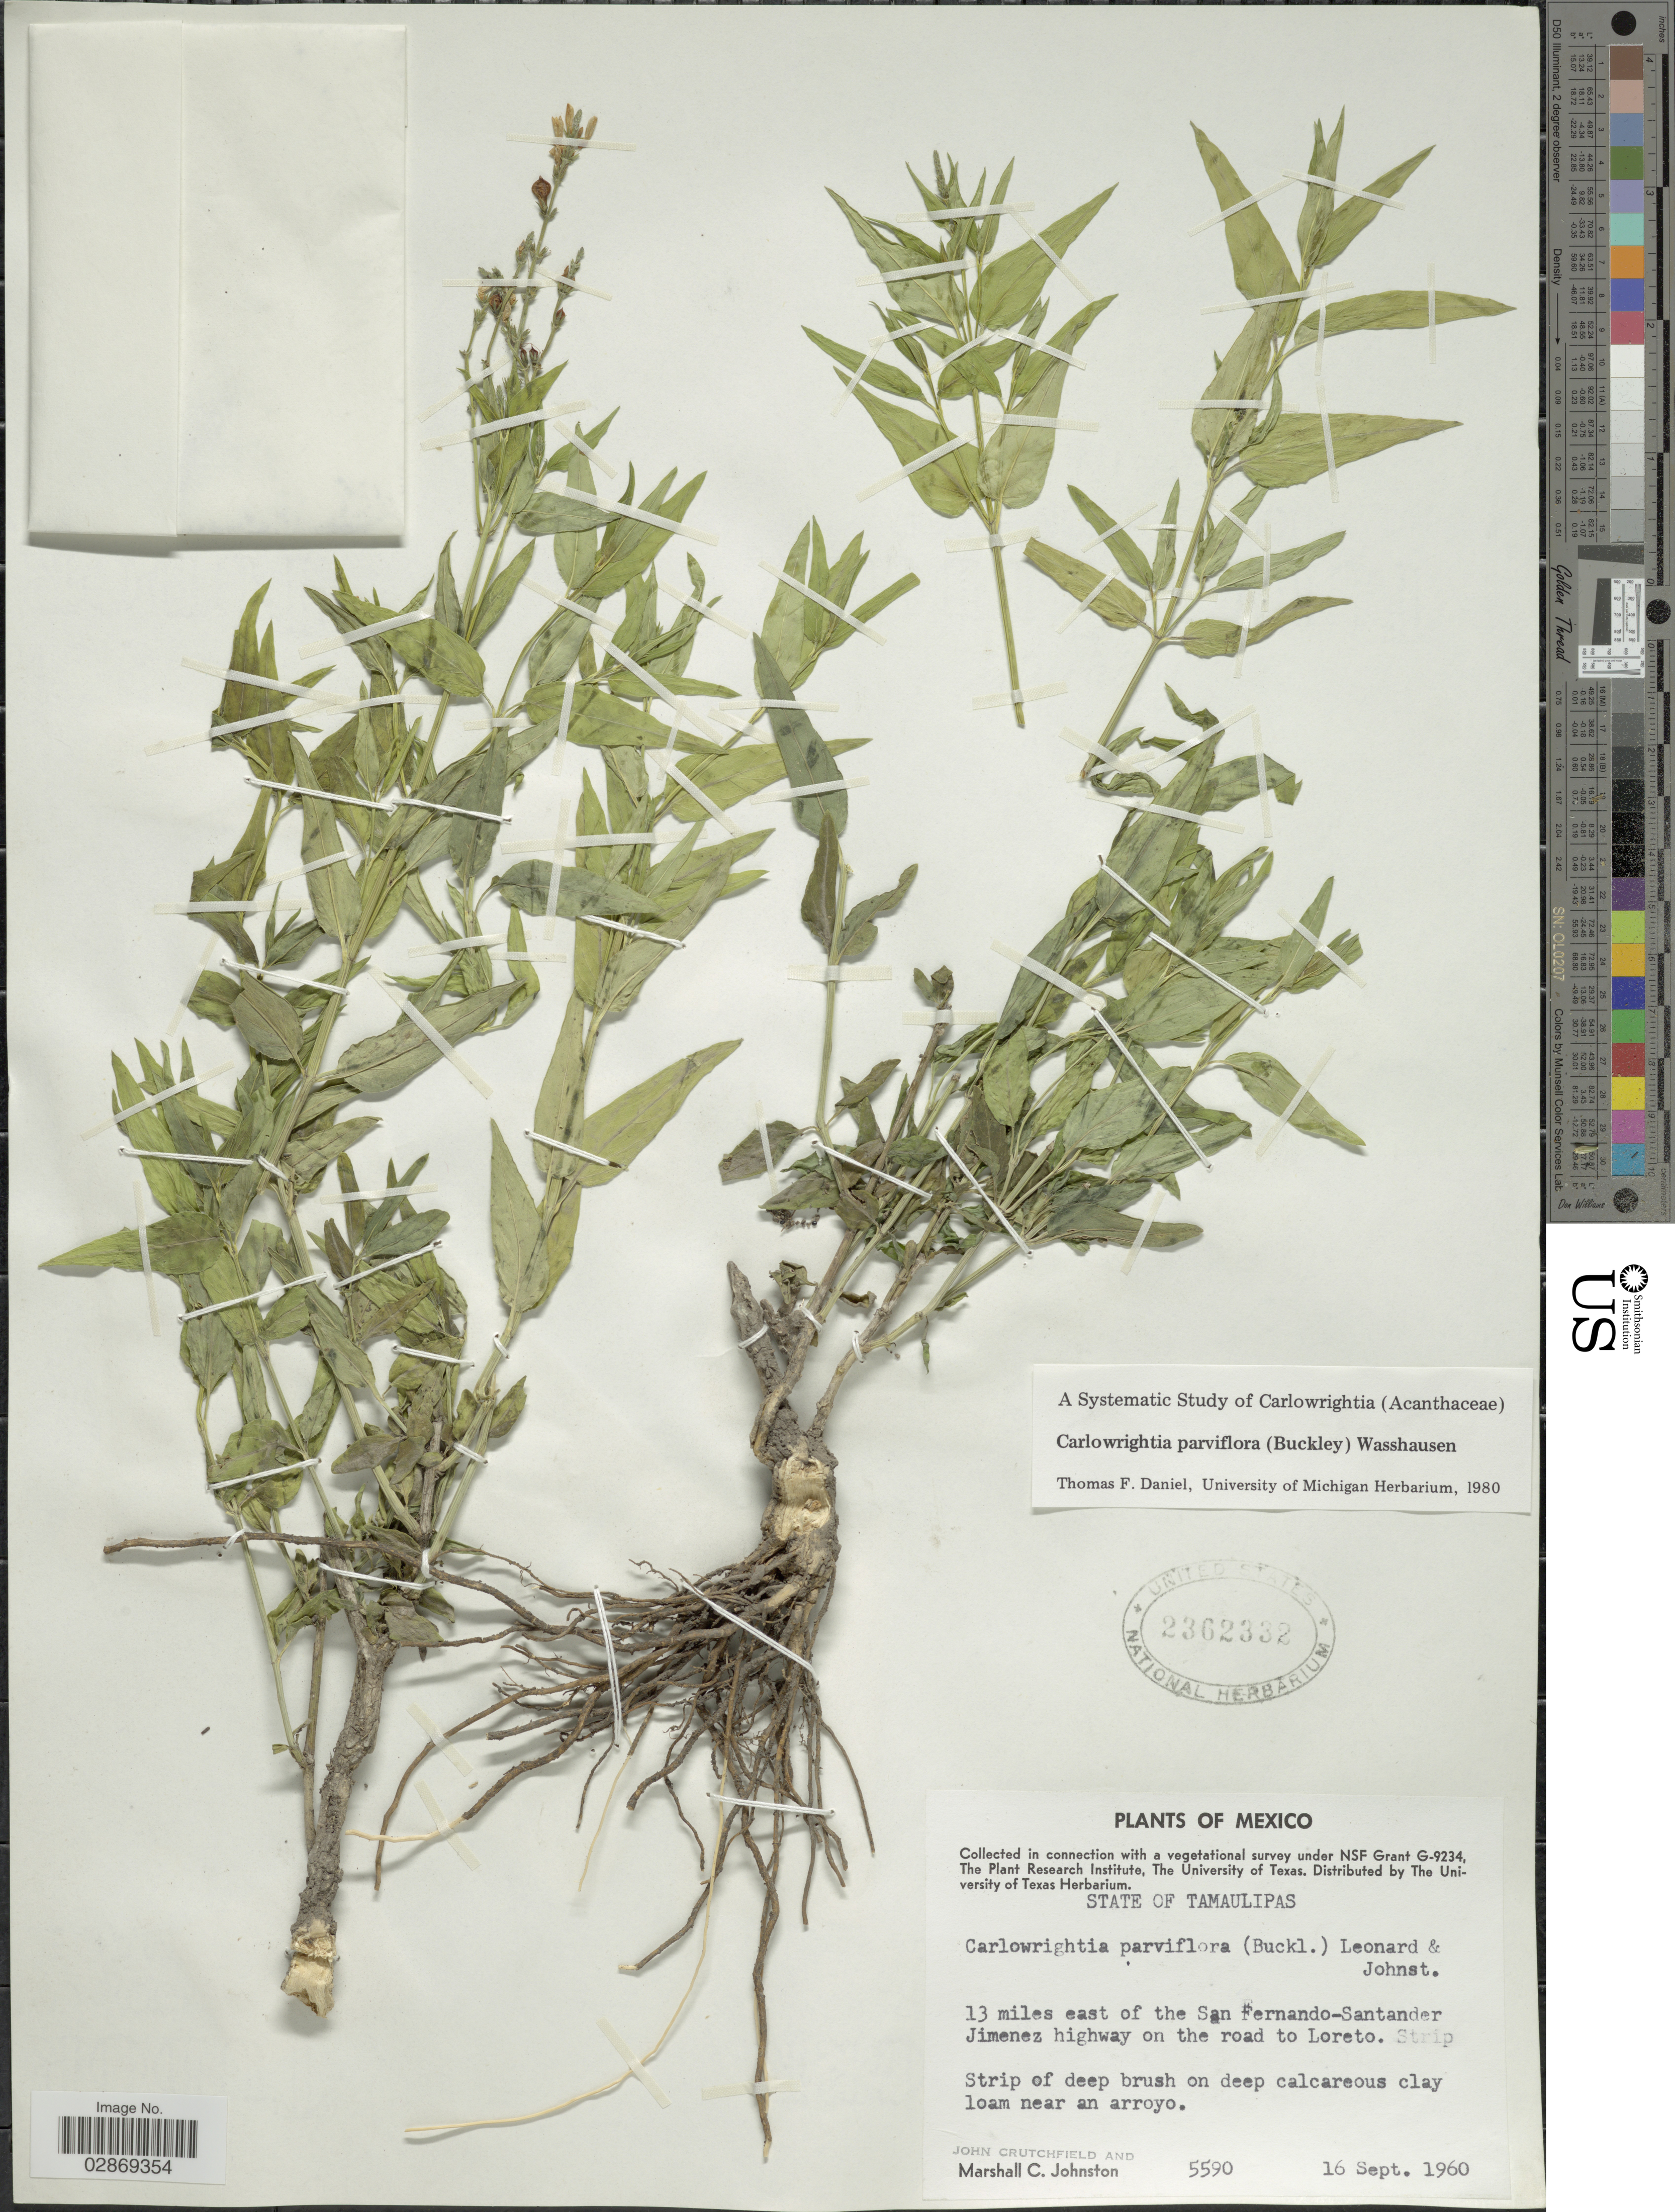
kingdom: Plantae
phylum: Tracheophyta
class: Magnoliopsida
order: Lamiales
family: Acanthaceae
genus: Carlowrightia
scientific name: Carlowrightia parviflora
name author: (Buckley) Wassh.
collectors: J. Crutchfield & M. Johnston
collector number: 5590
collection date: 1960-09-16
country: Mexico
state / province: Tamaulipas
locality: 13 miles east of the San Fernando-Santander Jimenez highway on the road to Loreto.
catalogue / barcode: US 2362332